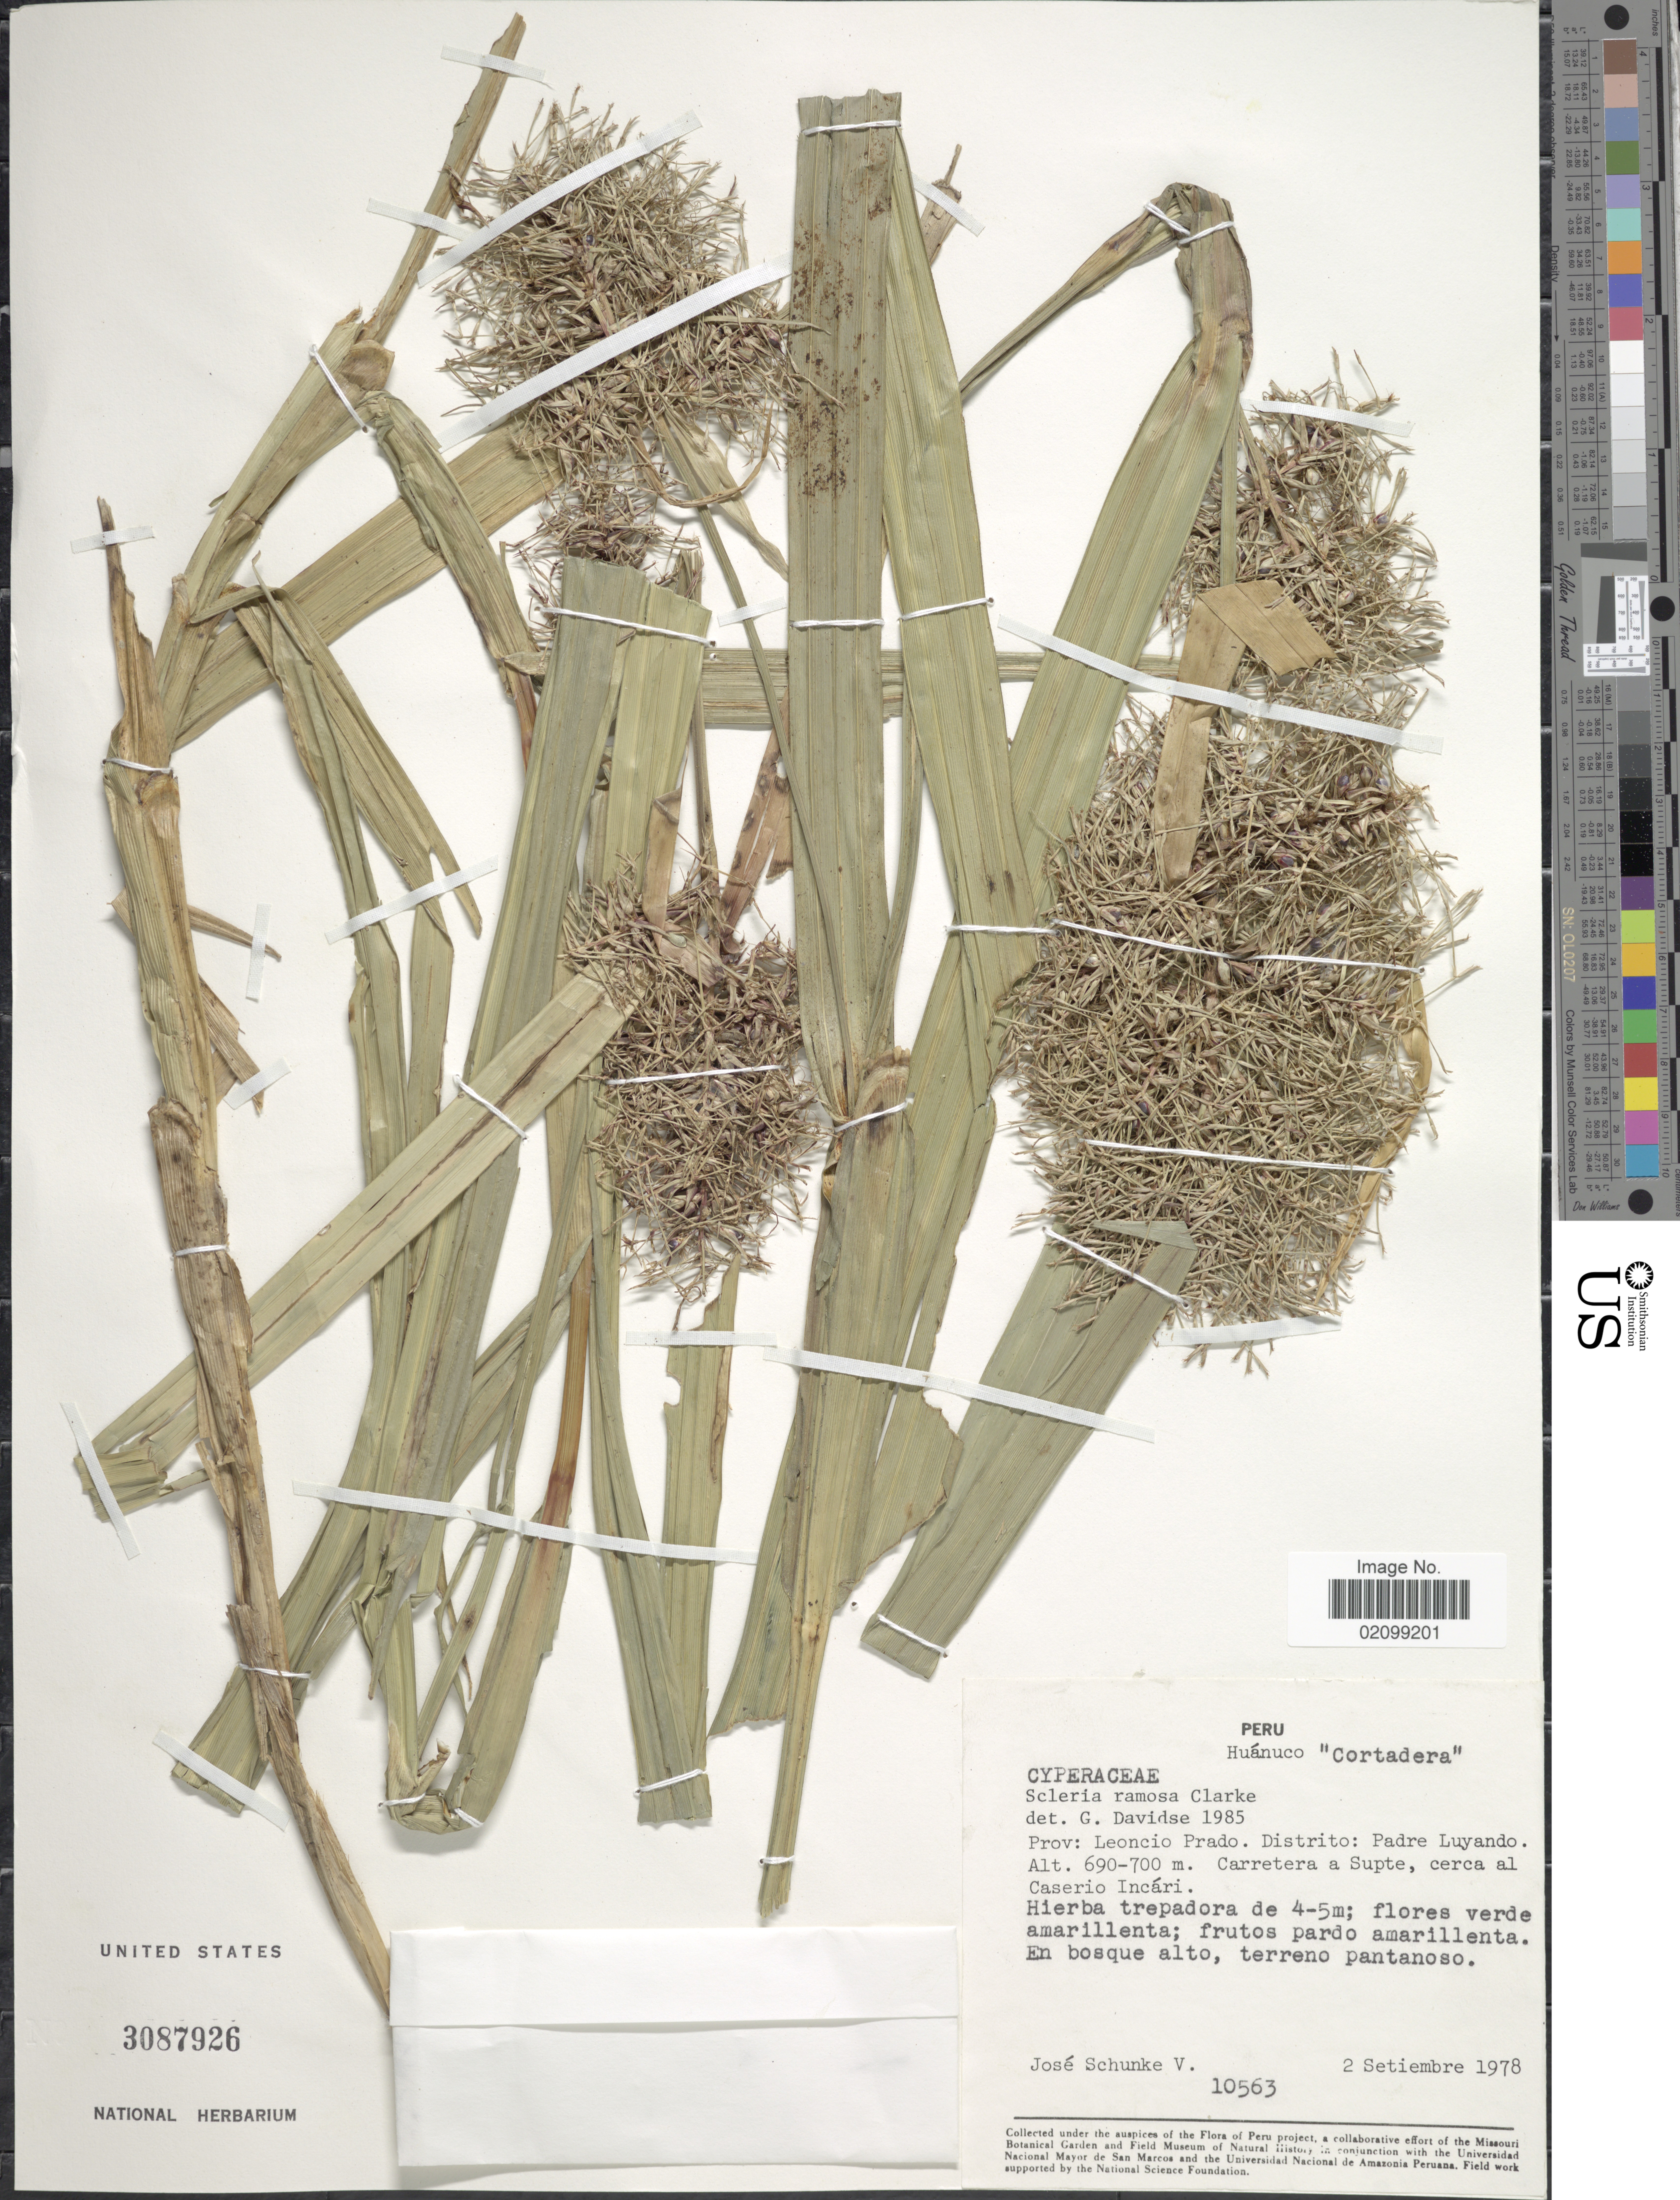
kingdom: Plantae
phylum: Tracheophyta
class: Liliopsida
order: Poales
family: Cyperaceae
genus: Scleria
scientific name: Scleria ramosa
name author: C.B. Clarke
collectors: J. Schunke Vigo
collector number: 10563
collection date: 1978-09-02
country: Peru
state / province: Huánuco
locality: Peru, Huanuco, Prov Leonico Prado. Distrito: Padre Luyando. Carretera a Supte, cerca al Caserio Incari.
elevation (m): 690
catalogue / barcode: US 3087926